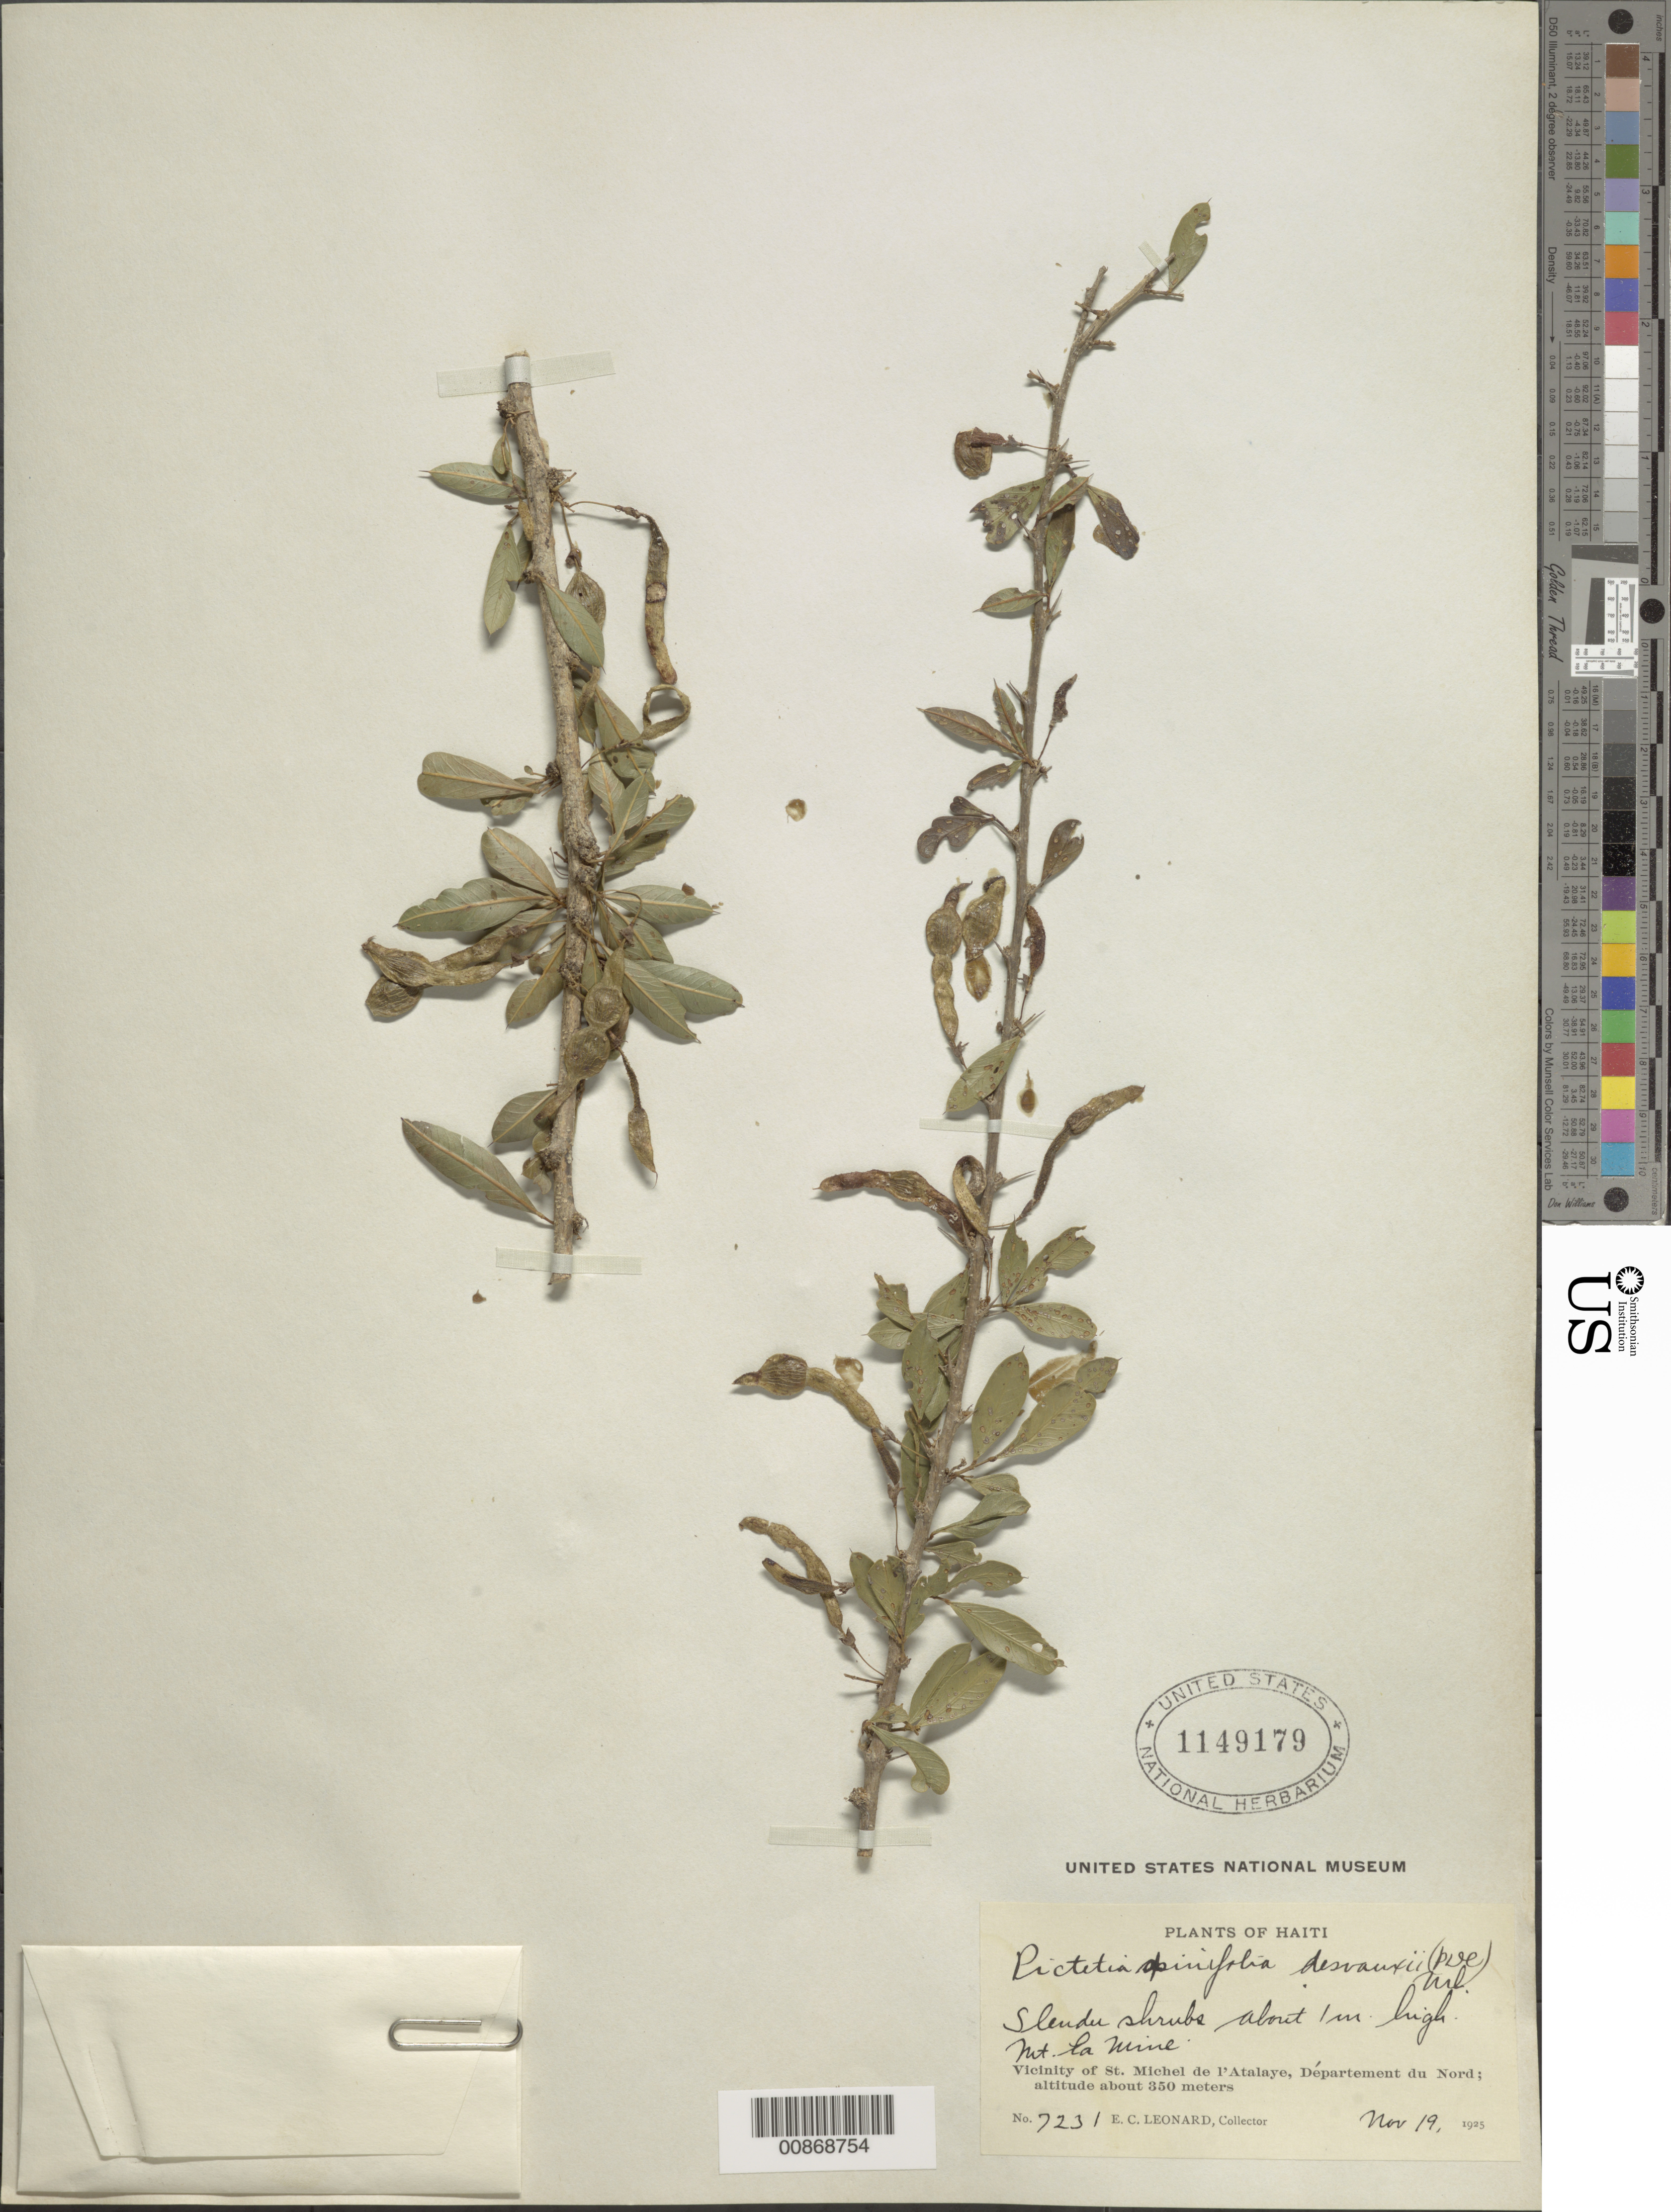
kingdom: Plantae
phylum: Tracheophyta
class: Magnoliopsida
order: Fabales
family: Fabaceae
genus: Pictetia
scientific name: Pictetia spinifolia var. spinifolia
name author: (Desv.) Urb.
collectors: E. C. Leonard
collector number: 7231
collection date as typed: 19 Nov 1925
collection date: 1925-11-19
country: Haiti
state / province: Nord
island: Hispaniola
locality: Vicinity of St. Michel de l'Atalaye. Mt. la Mine.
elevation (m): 350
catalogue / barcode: US 1149179